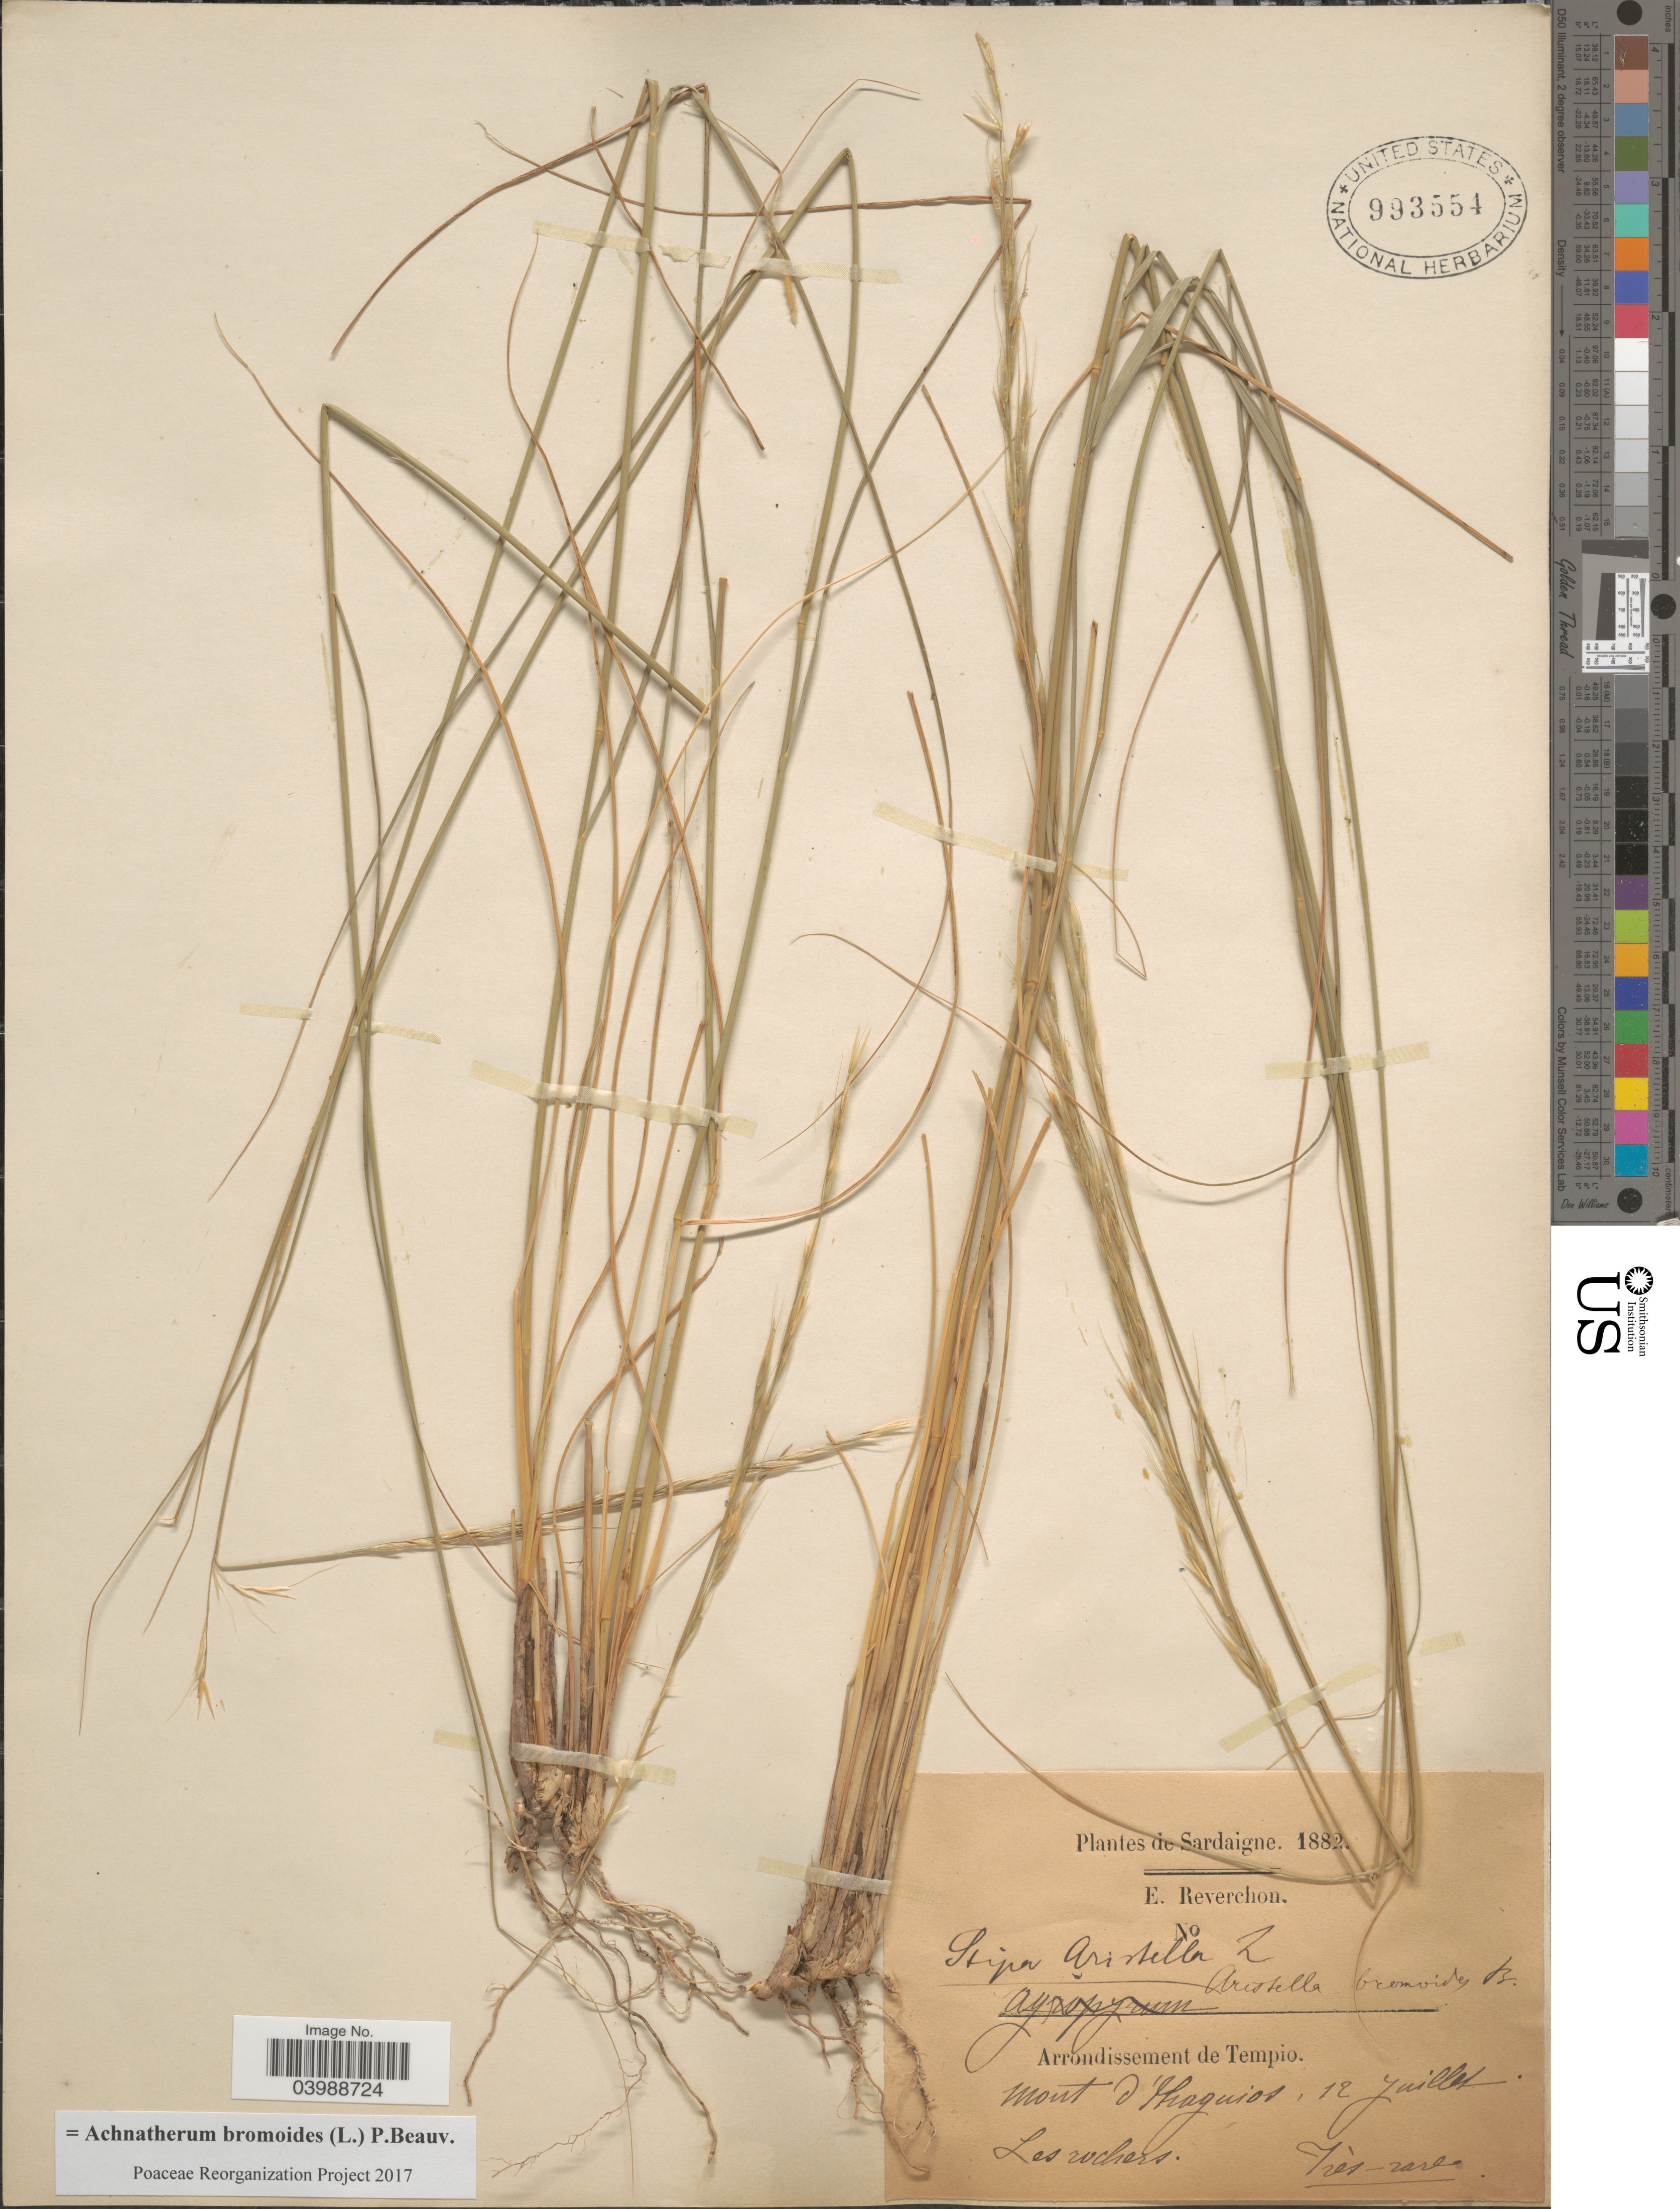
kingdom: Plantae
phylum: Tracheophyta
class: Liliopsida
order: Poales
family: Poaceae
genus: Achnatherum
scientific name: Achnatherum bromoides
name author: (L.) P. Beauv.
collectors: E. Reverchon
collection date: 1882-07-12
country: Italy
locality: Sardaigne. Arrondisement de Tempio. Mont d'Thaguios [interpreted].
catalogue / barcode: US 993554